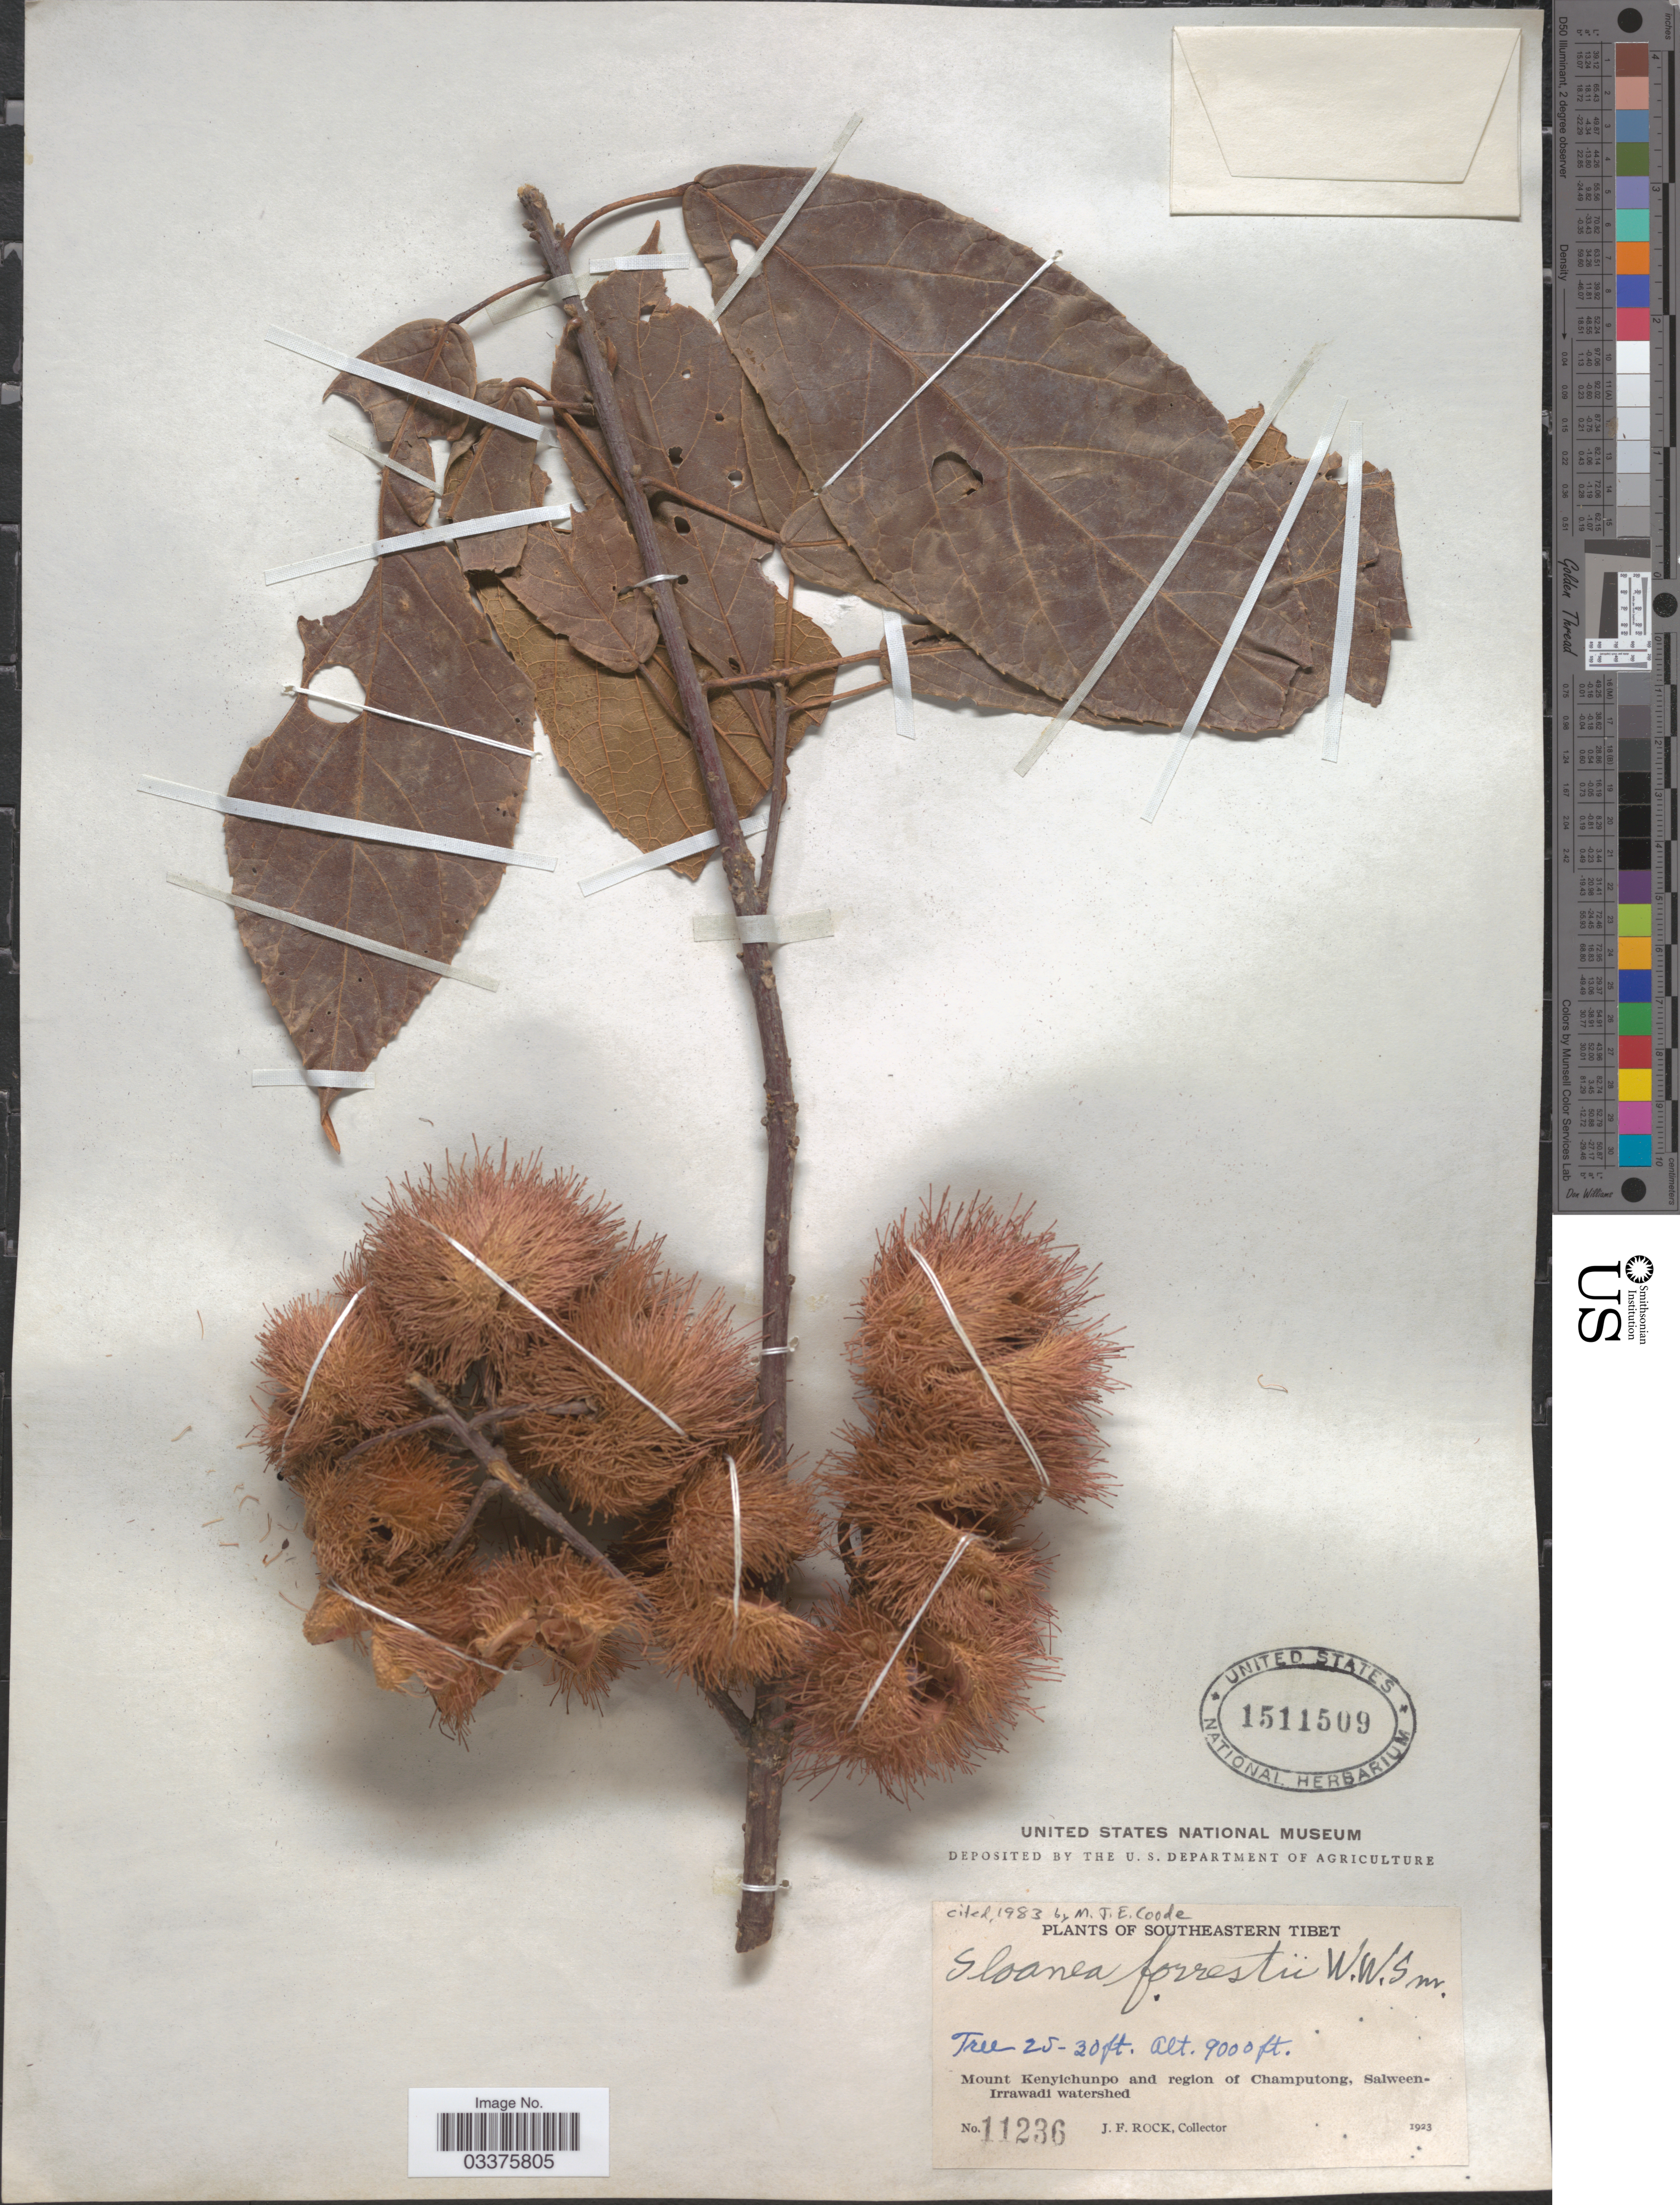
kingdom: Plantae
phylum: Tracheophyta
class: Magnoliopsida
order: Oxalidales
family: Elaeocarpaceae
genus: Sloanea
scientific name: Sloanea forrestii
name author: W.W. Sm.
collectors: J. Rock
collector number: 11236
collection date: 1923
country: China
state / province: Xizang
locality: Southeastern Tibet. Mount Kenyichunpo and region of Champutong, Salween-Irrawadi watershed.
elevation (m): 2743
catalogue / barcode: US 1511509